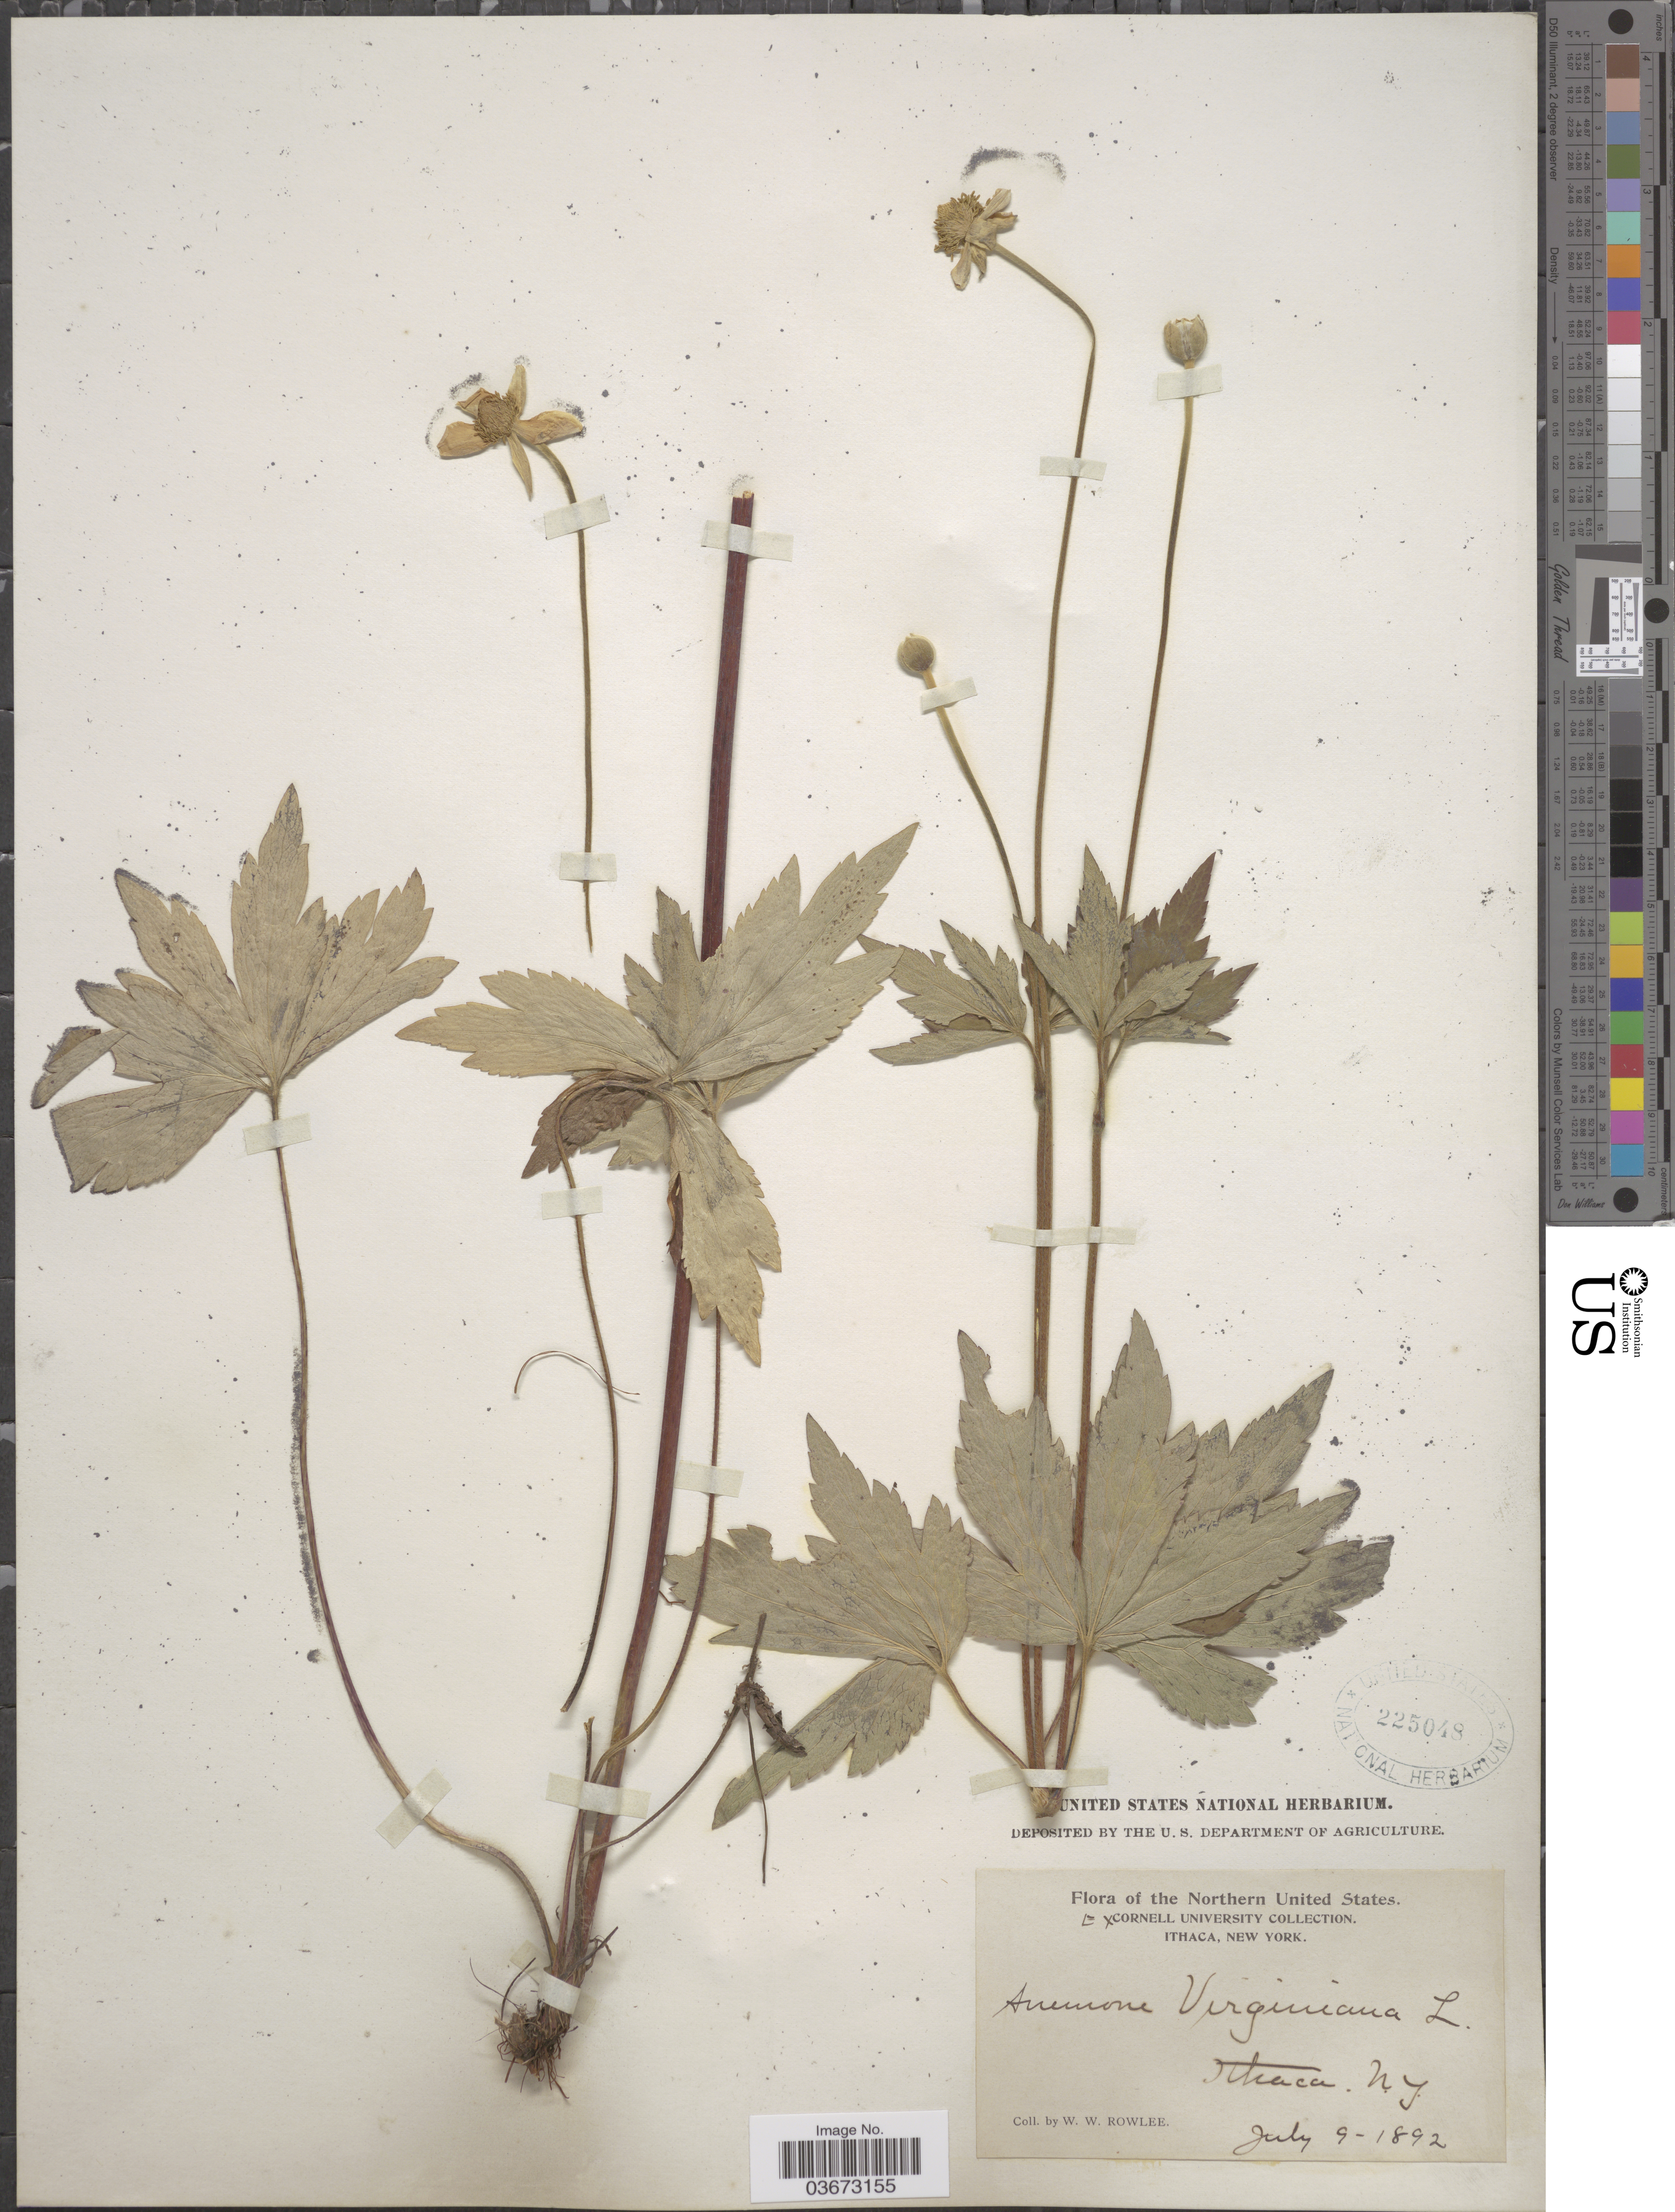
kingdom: Plantae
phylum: Tracheophyta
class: Magnoliopsida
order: Ranunculales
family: Ranunculaceae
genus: Anemone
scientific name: Anemone virginiana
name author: L.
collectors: W. W. Rowlee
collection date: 1892-07-09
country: United States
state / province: New York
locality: Northern United States. Ithaca.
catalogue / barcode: US 225048